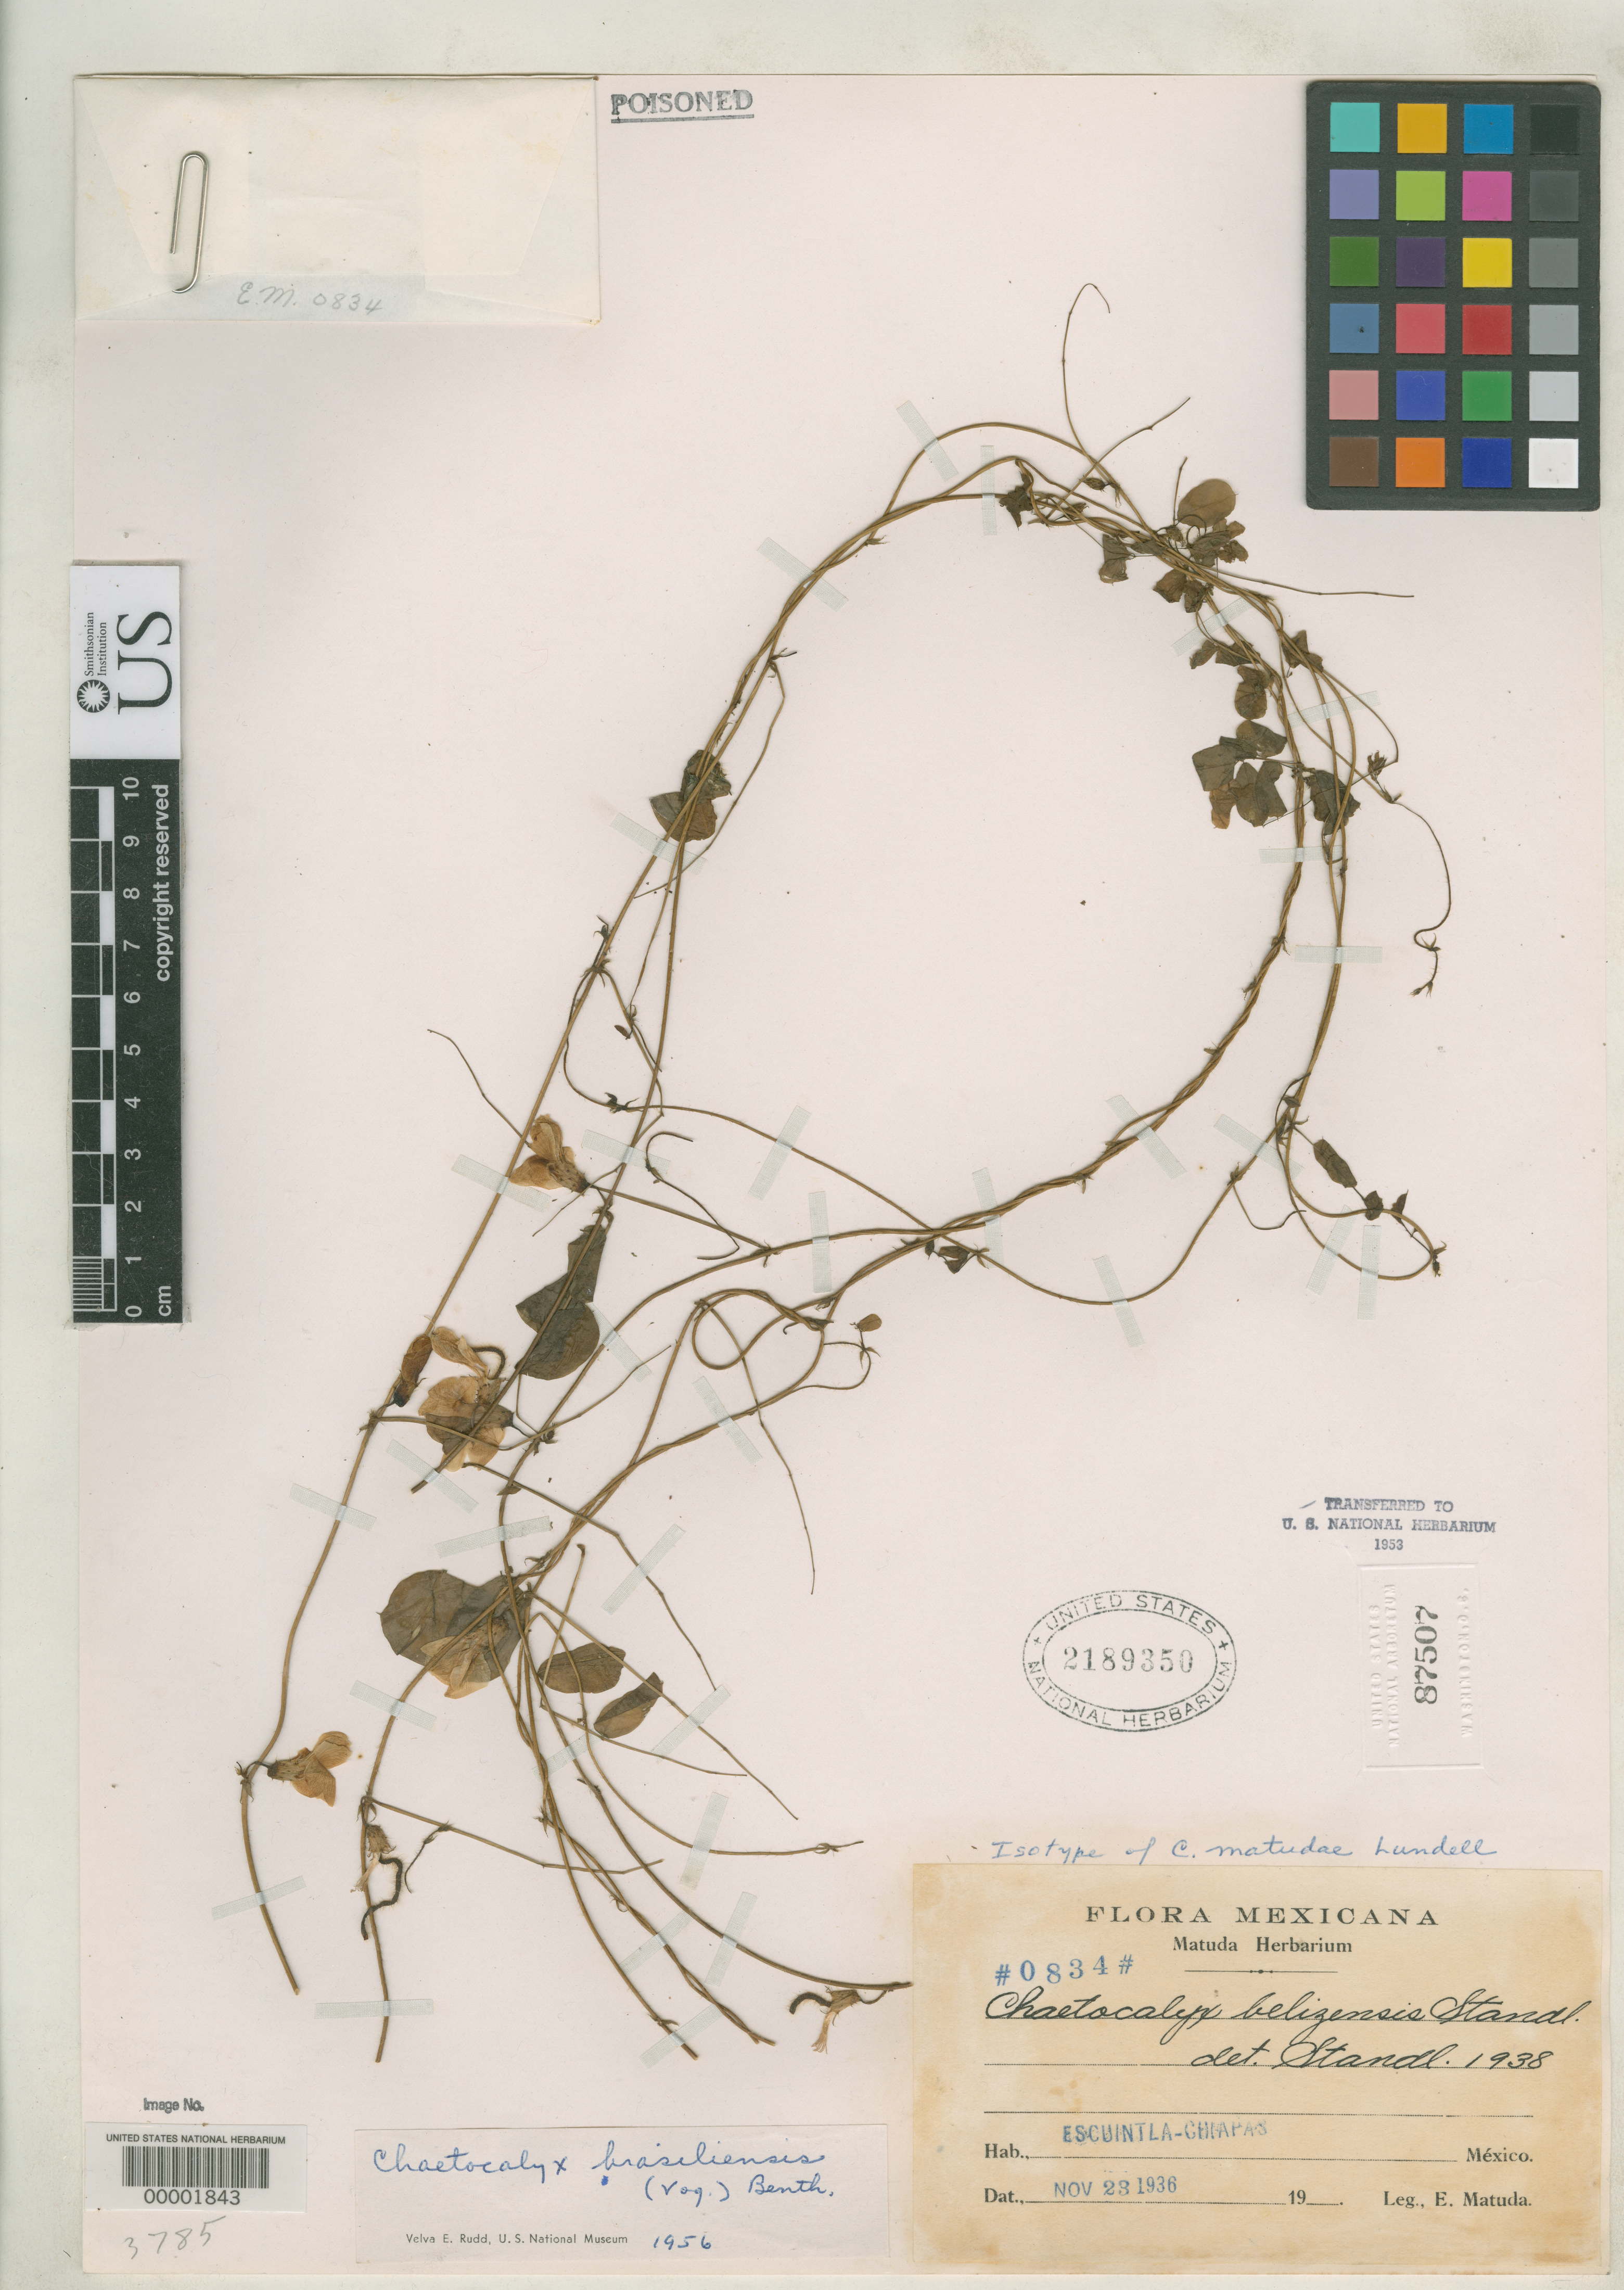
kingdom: Plantae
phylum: Tracheophyta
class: Magnoliopsida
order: Fabales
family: Fabaceae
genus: Chaetocalyx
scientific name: Chaetocalyx matudae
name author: Lundell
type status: Isotype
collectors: E. Matuda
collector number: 834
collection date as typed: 23 Nov 1936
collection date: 1936-11-23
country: Mexico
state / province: Chiapas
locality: Escuintla.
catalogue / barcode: US 2189350